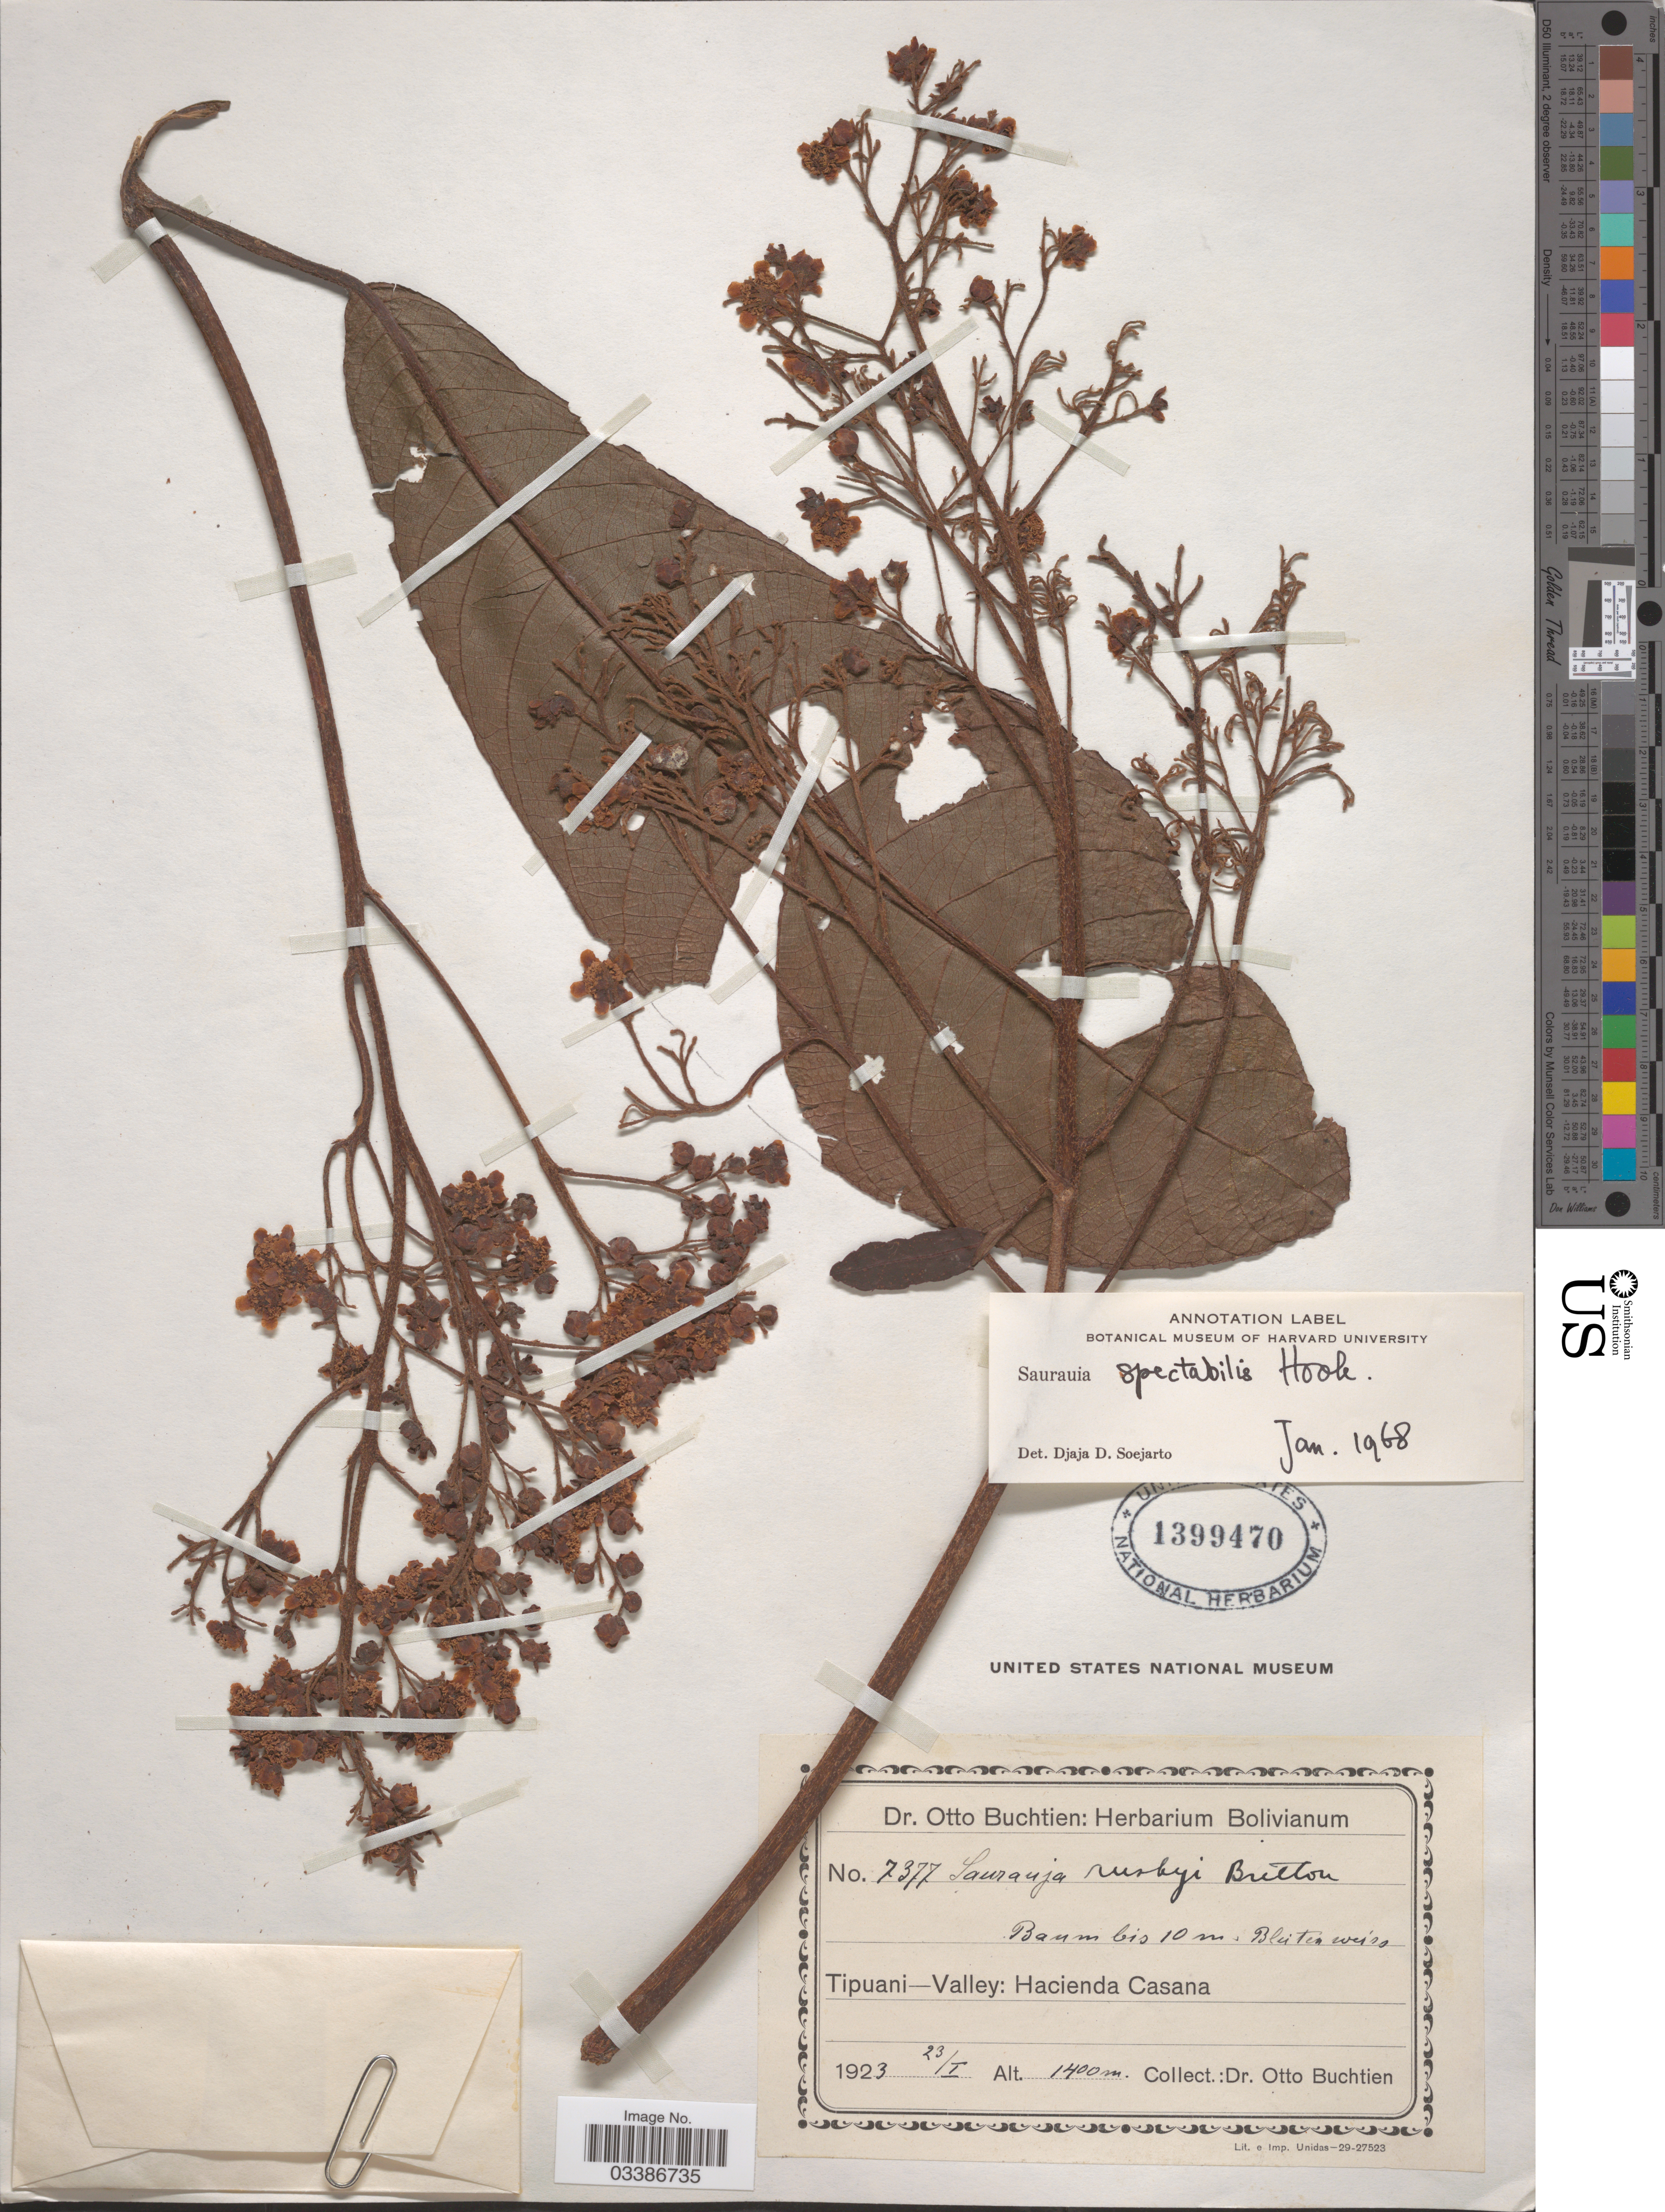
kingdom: Plantae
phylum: Tracheophyta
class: Magnoliopsida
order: Ericales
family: Actinidiaceae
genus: Saurauia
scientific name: Saurauia spectabilis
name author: Hook.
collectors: O. Buchtien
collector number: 7377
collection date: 1923-01-23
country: Bolivia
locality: Tipuani-Valley: Hacienda Casana.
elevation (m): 1400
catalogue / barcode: US 1399470